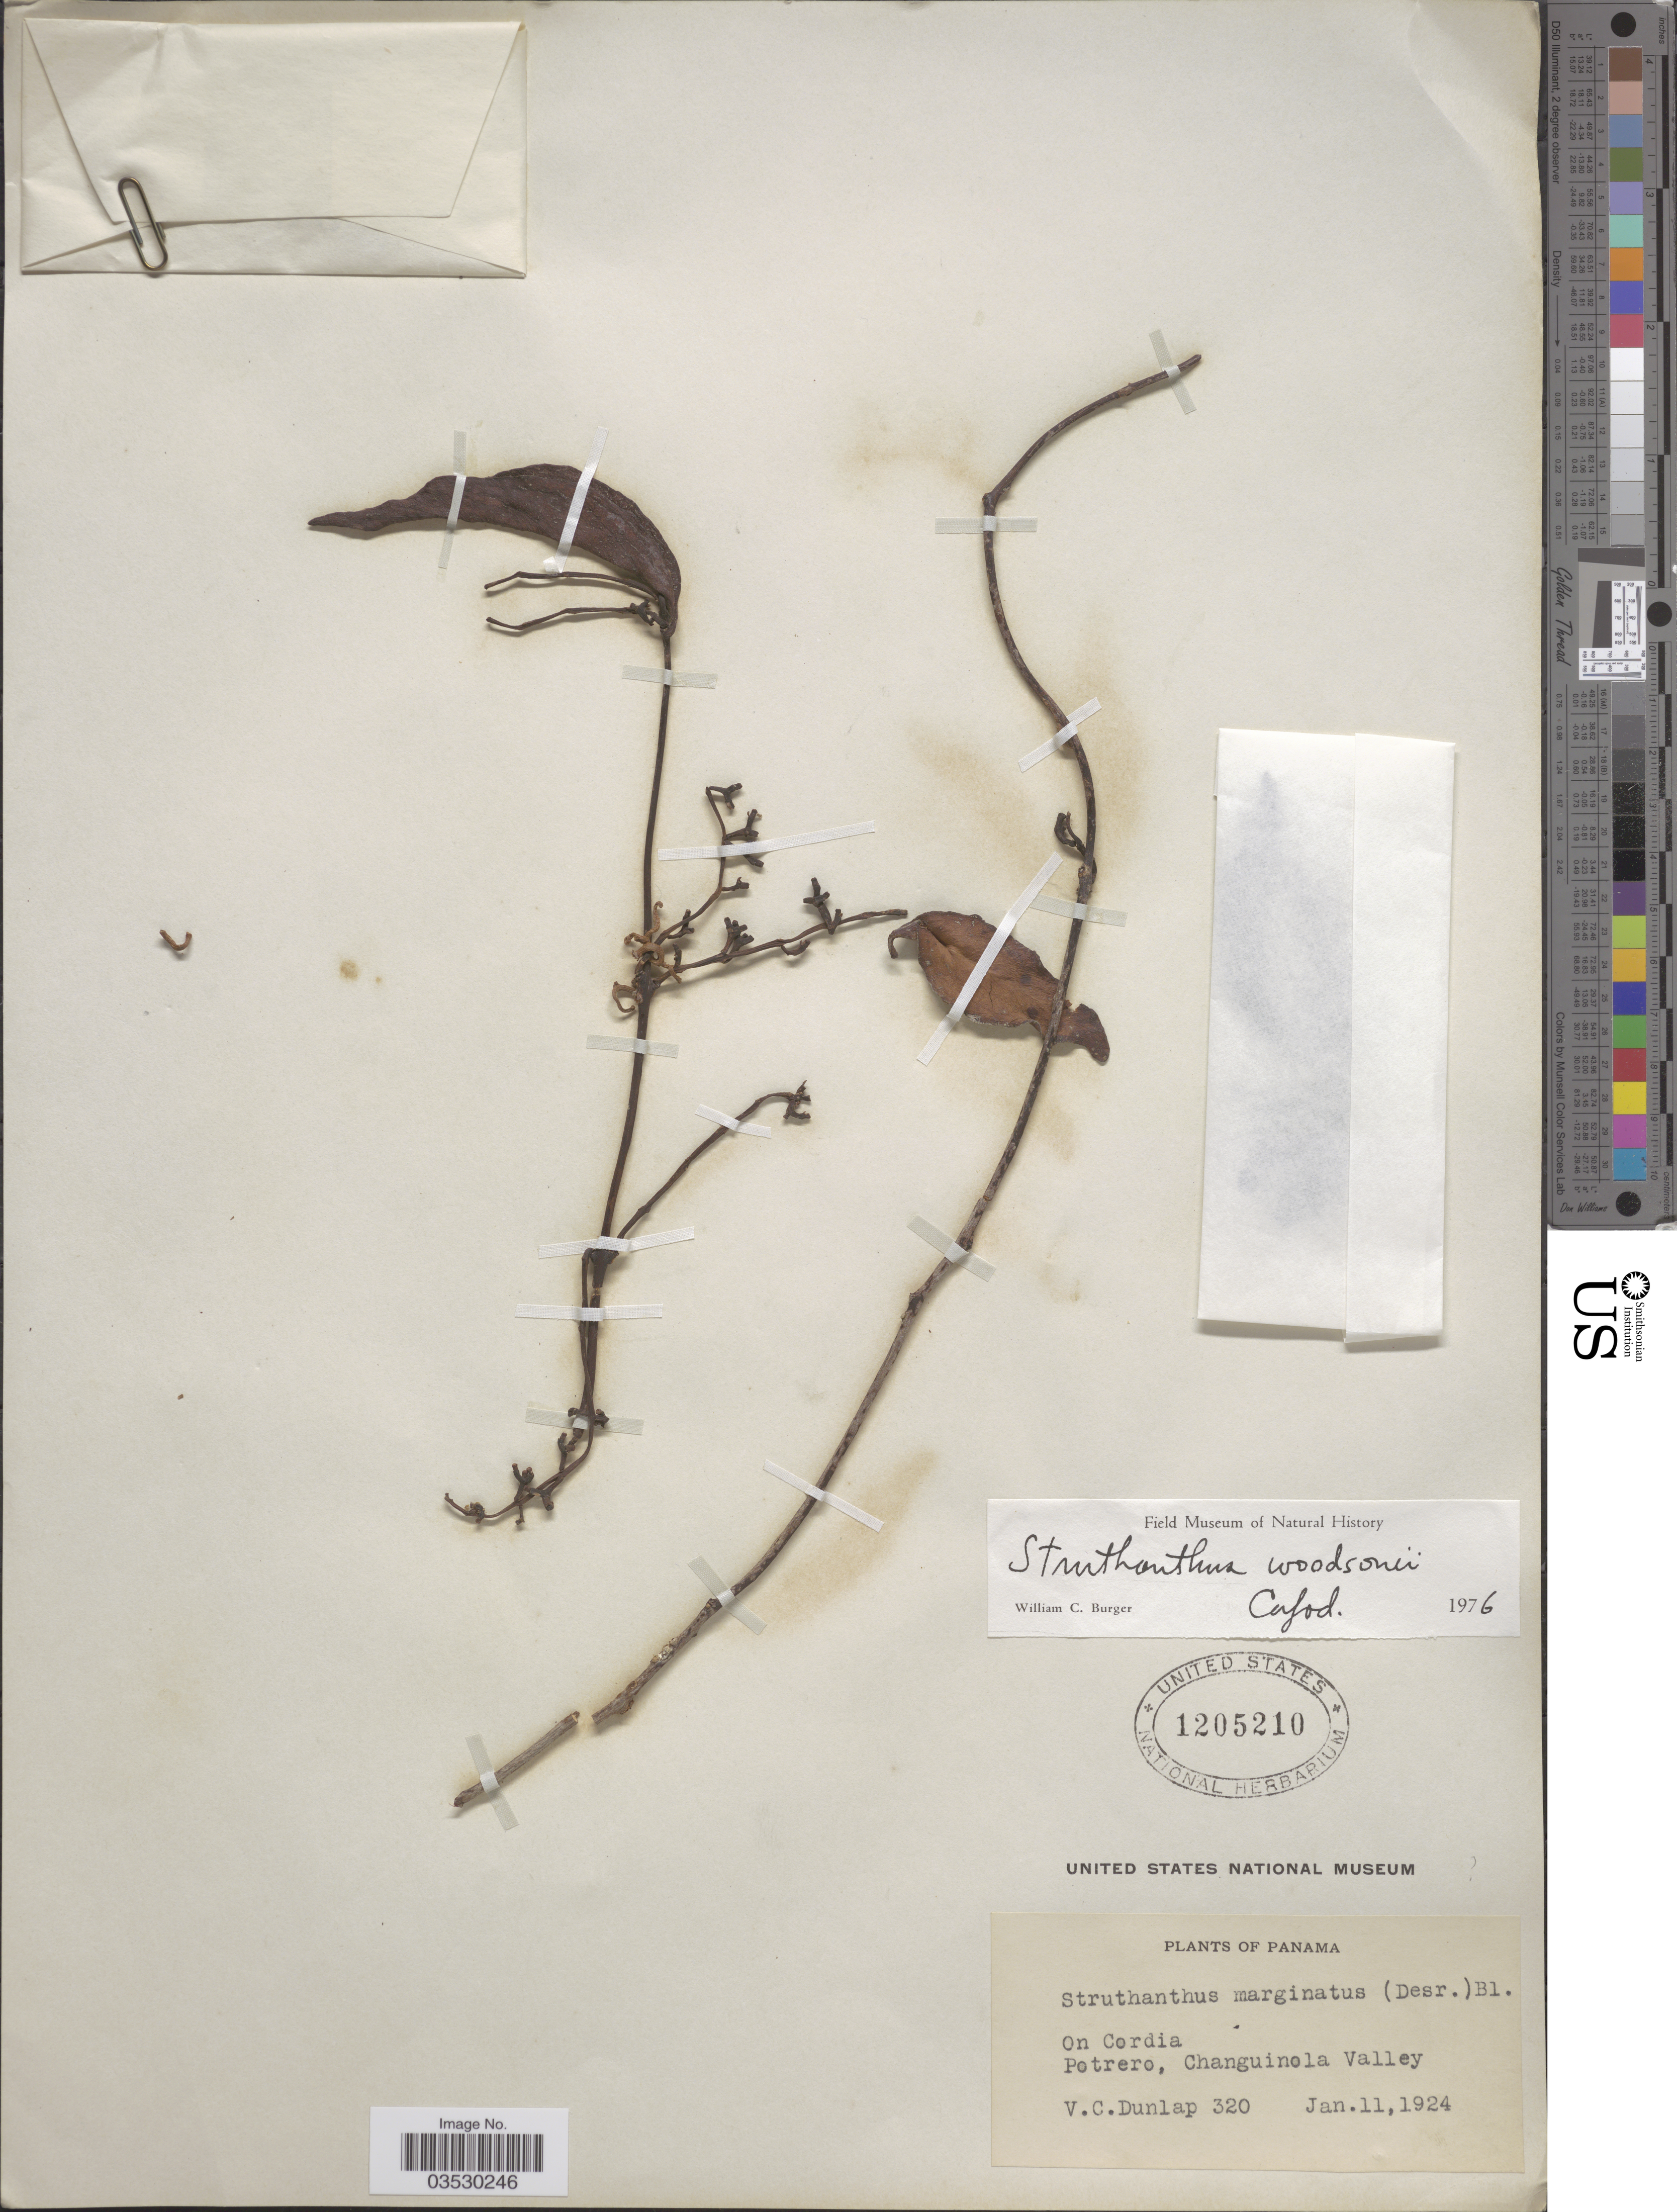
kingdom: Plantae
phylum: Tracheophyta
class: Magnoliopsida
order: Santalales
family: Loranthaceae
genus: Struthanthus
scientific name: Struthanthus woodsonii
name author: Cufod.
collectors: V. C. Dunlap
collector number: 320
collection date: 1924-01-11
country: Panama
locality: On Cordia Potrero, Changuinola Valley.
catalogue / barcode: US 1205210